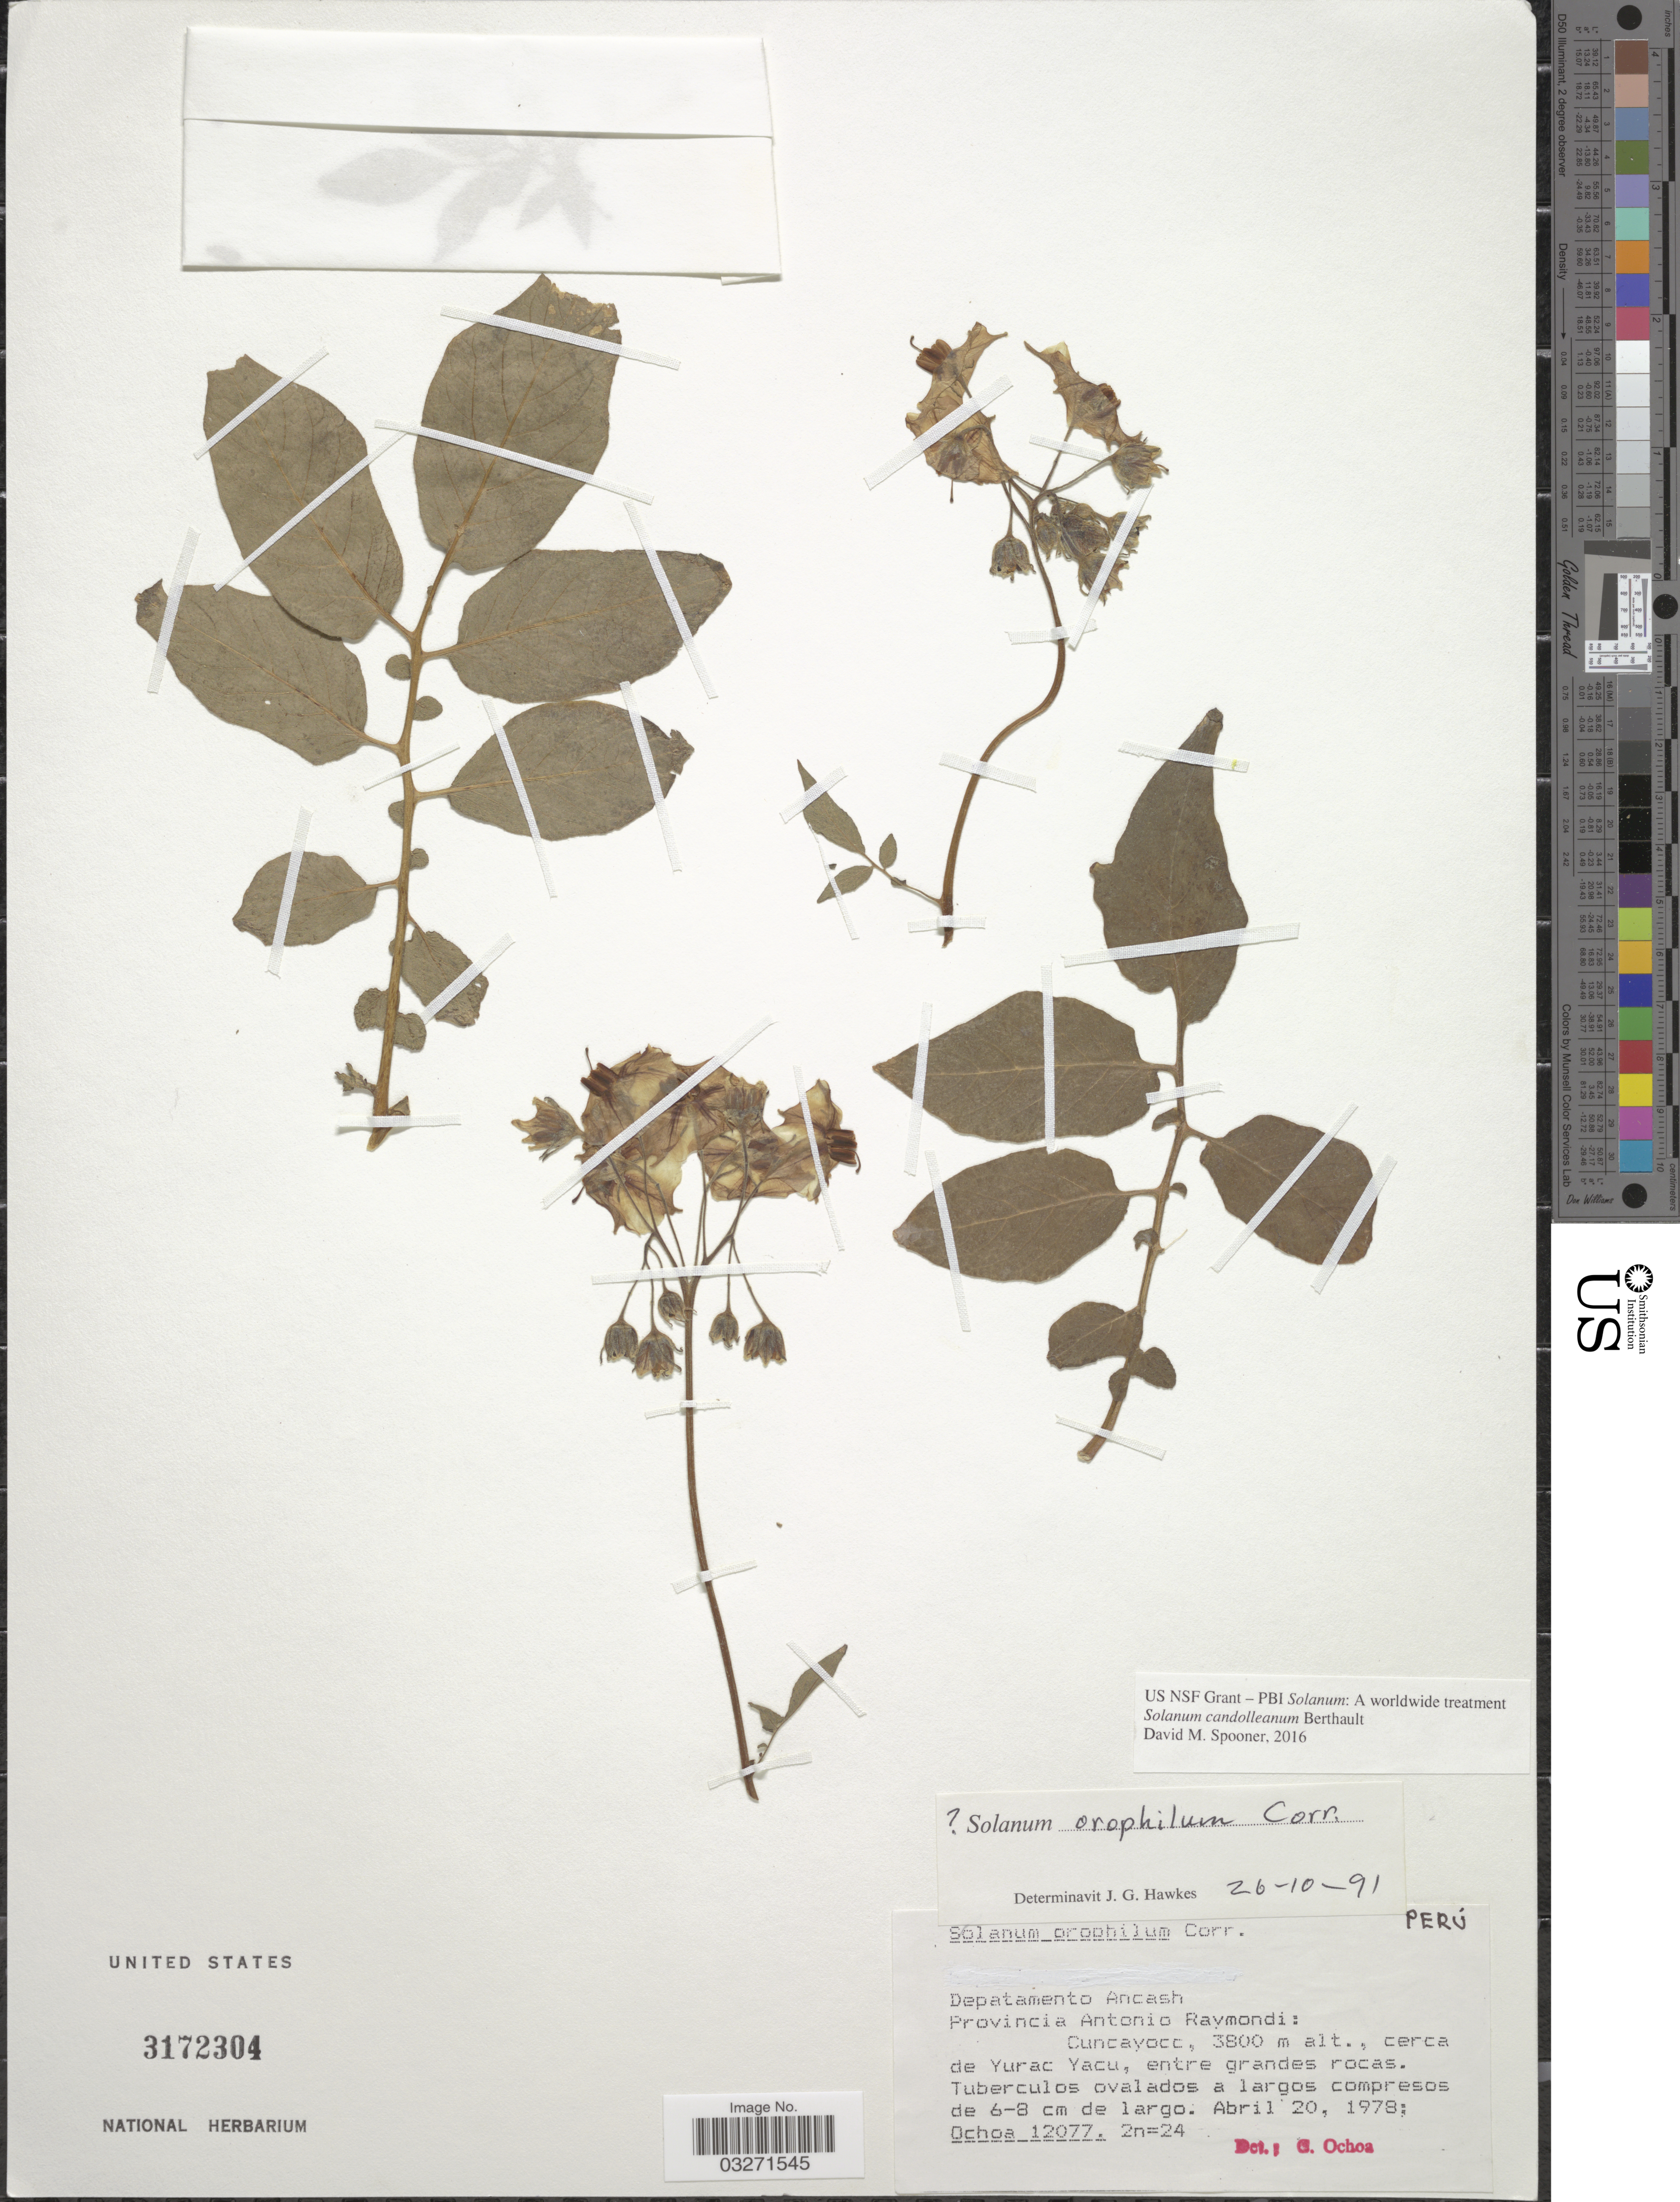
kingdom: Plantae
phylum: Tracheophyta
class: Magnoliopsida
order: Solanales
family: Solanaceae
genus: Solanum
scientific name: Solanum candolleanum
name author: Berthault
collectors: -. Ochoa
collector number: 12077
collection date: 1978-04-20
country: Peru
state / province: Ancash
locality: Departamento Ancash. Provincia Antonio Raymondi: Cuncayocc, cerca de Yurac Yacu, entre grandes rocas.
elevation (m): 3800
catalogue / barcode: US 3172304